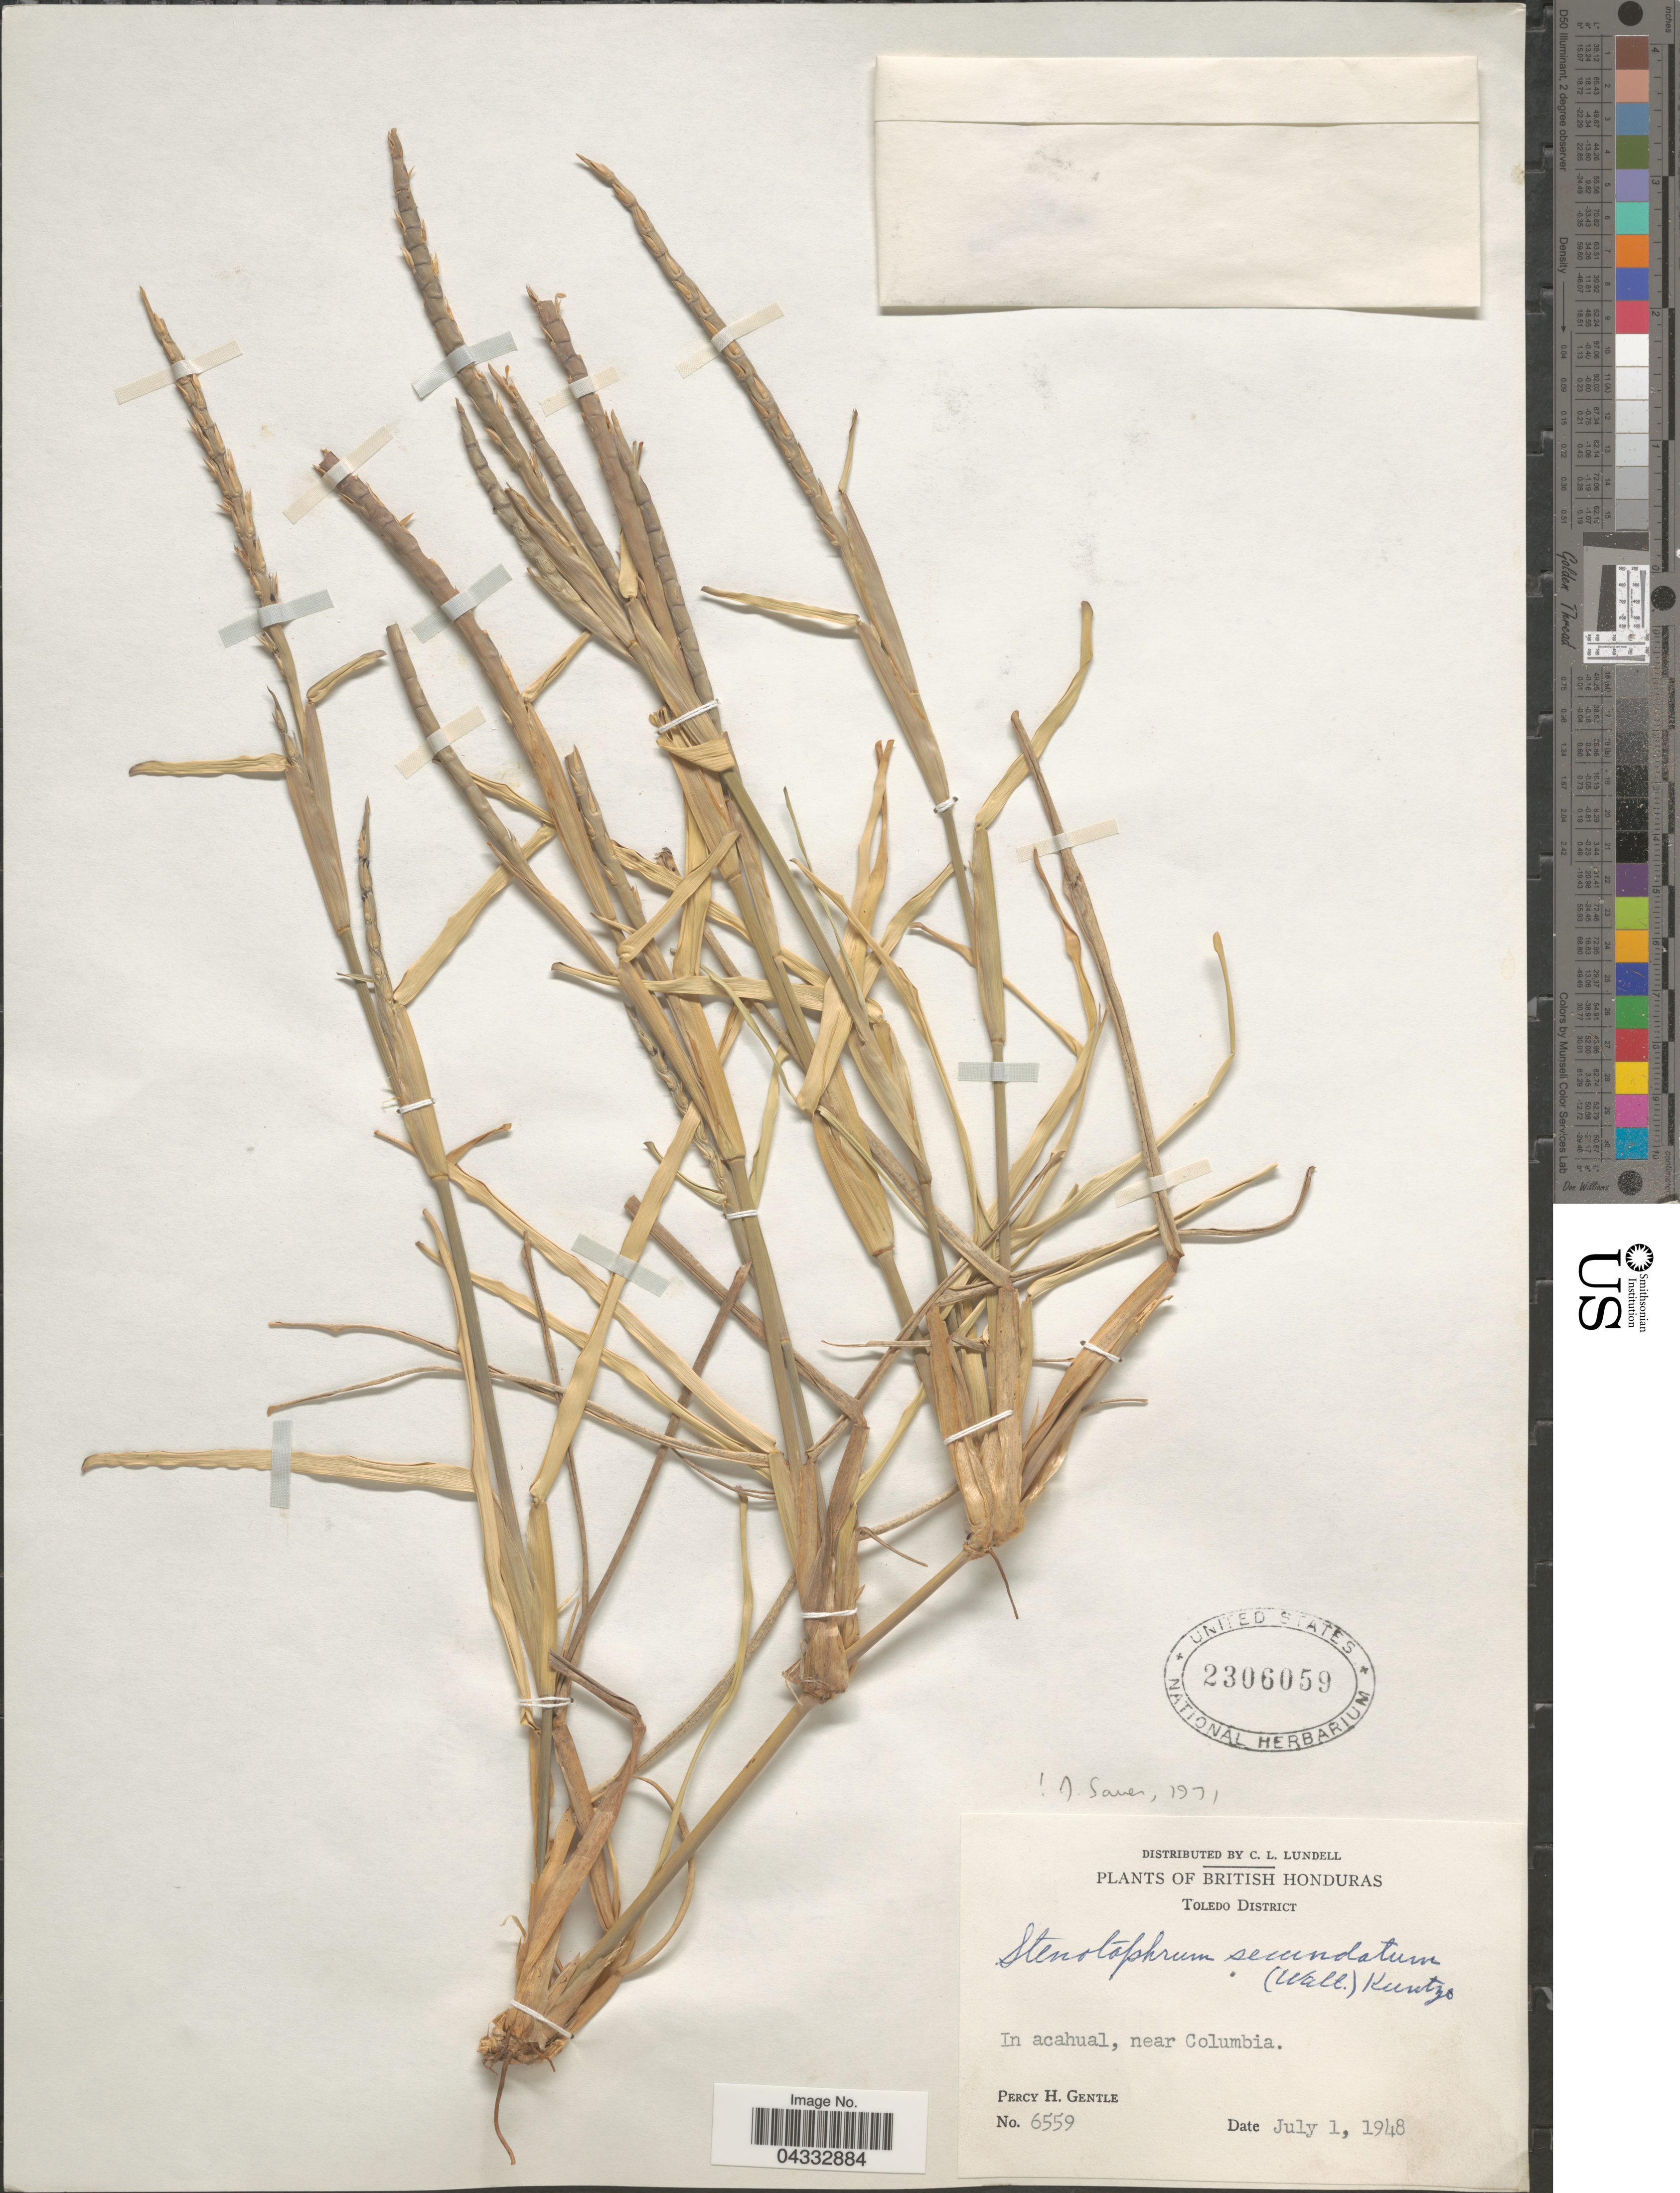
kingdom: Plantae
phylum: Tracheophyta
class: Liliopsida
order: Poales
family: Poaceae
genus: Stenotaphrum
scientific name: Stenotaphrum secundatum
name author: (Walter) Kuntze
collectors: P. H. Gentle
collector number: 6559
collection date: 1948-07-01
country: Belize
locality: British Honduras. Toledo District. In acahual, near Columbia.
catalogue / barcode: US 2306059